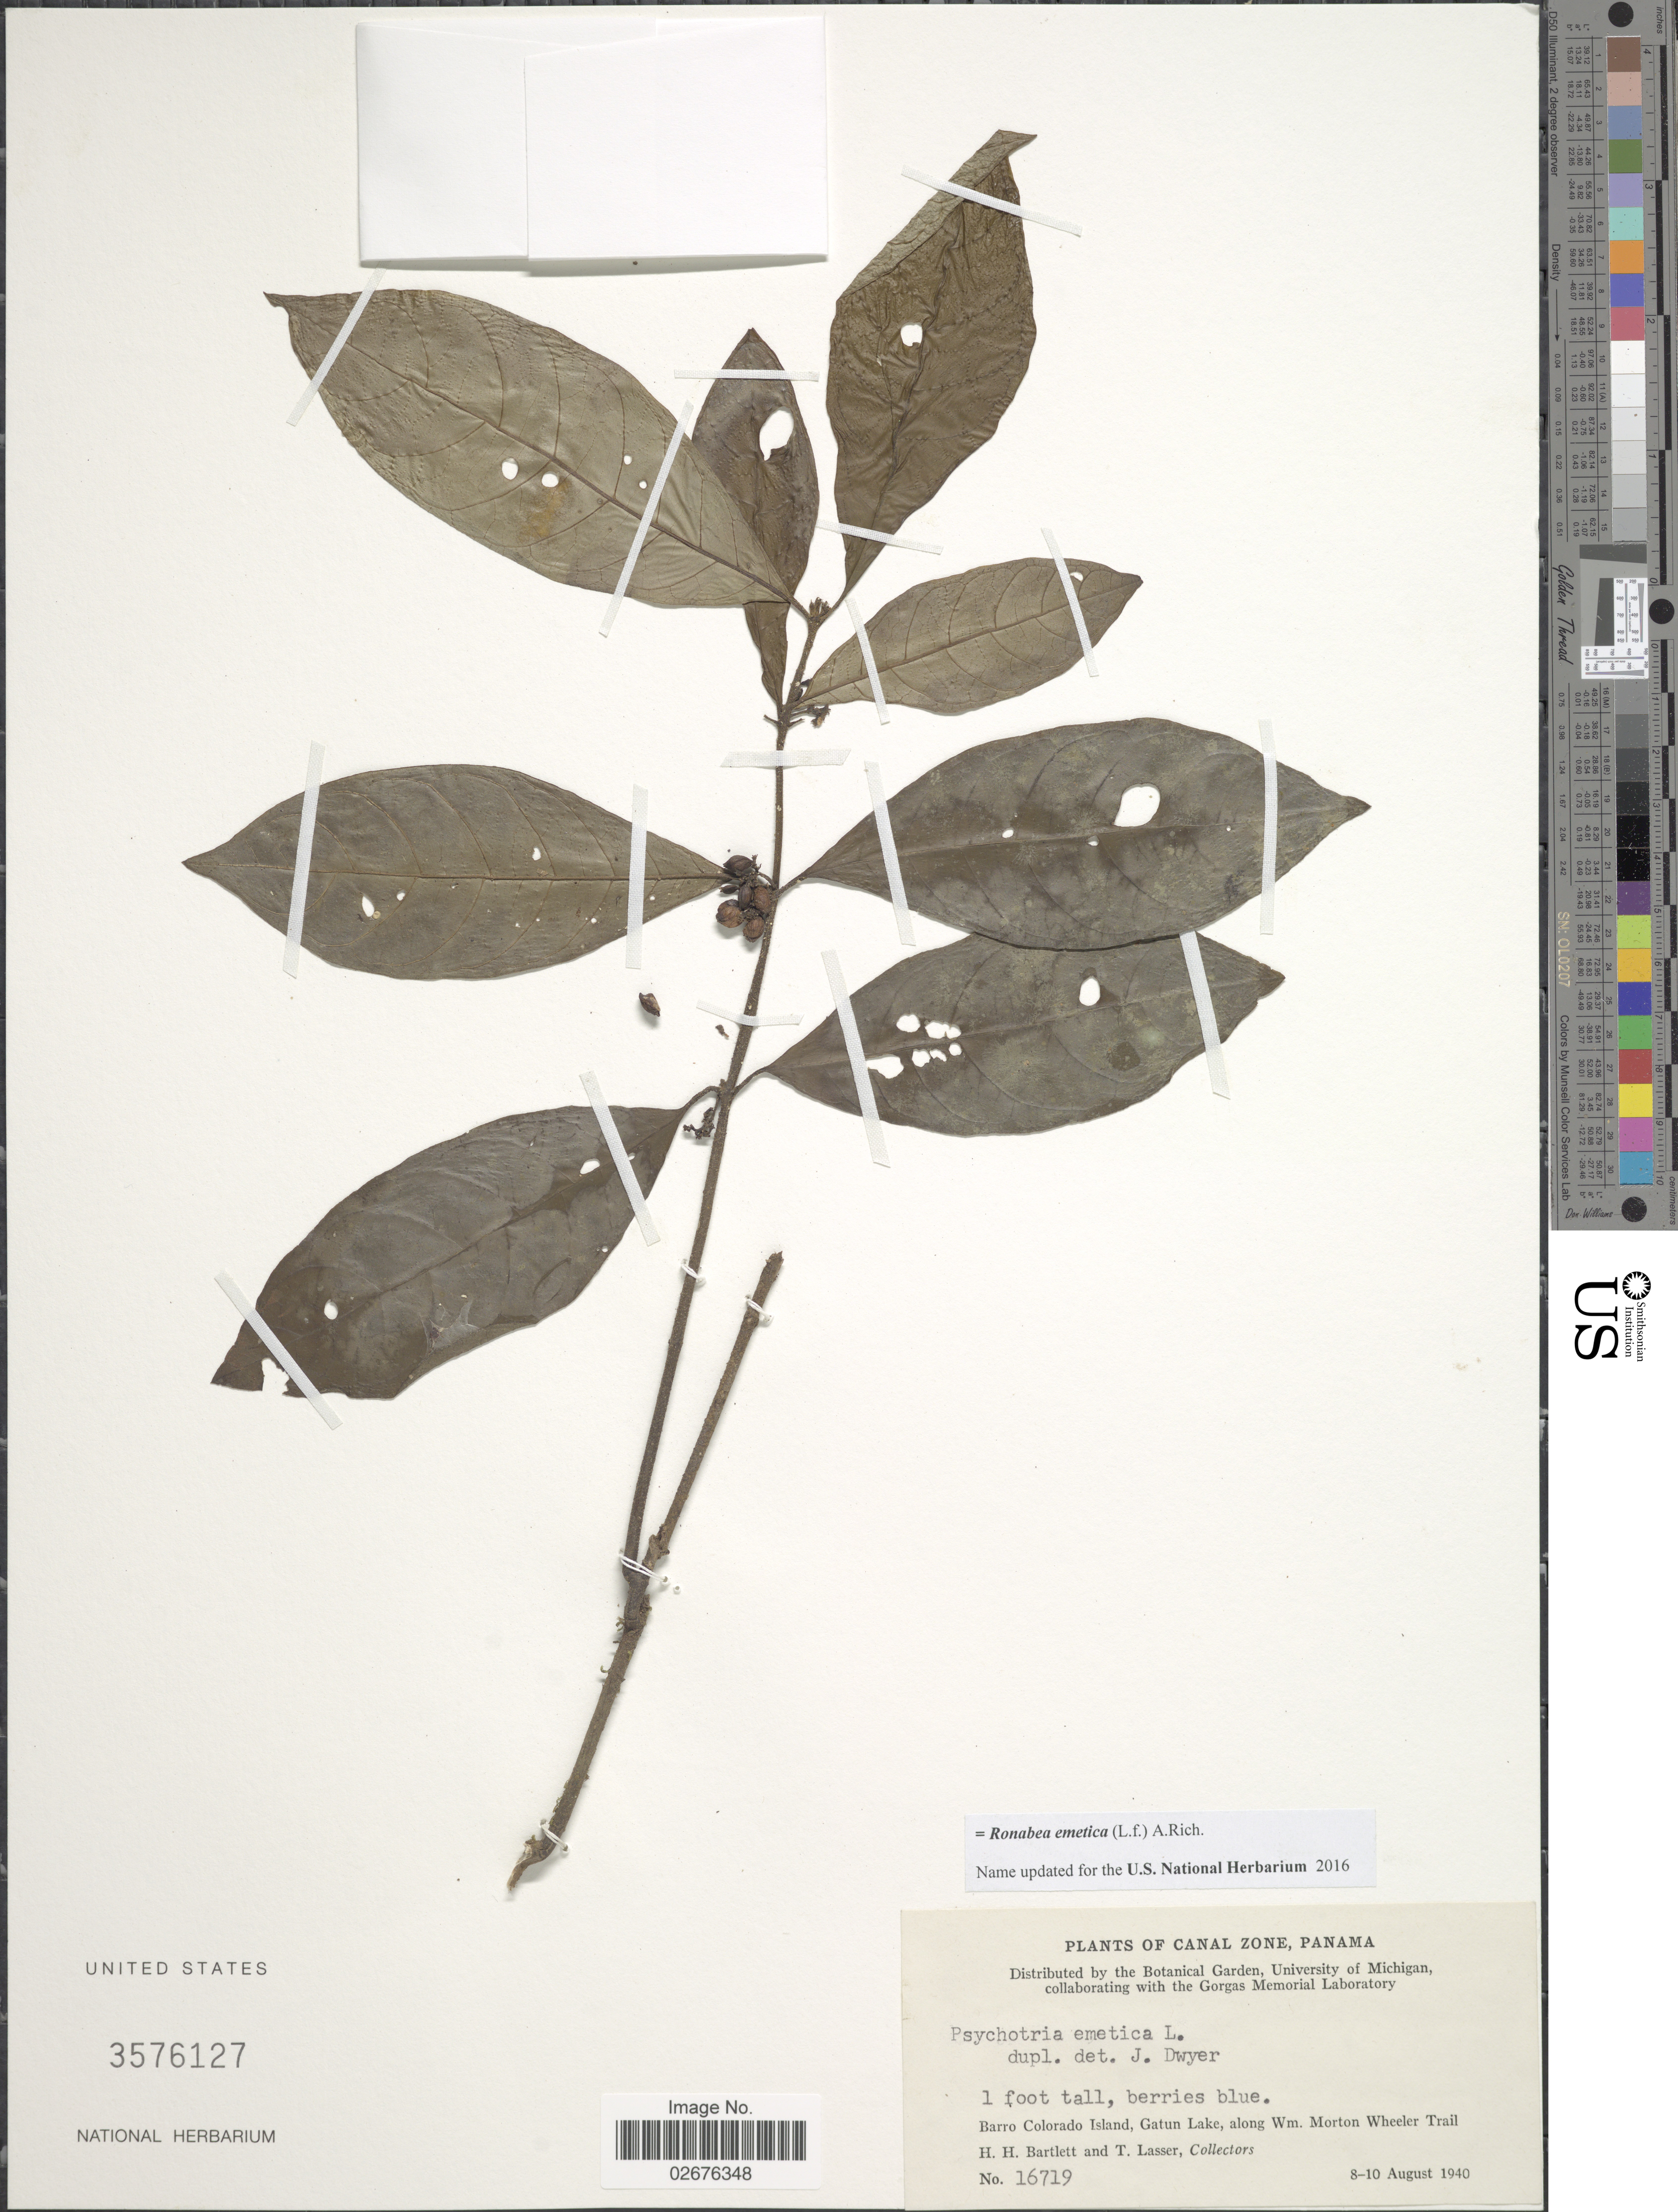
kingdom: Plantae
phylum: Tracheophyta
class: Magnoliopsida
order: Gentianales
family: Rubiaceae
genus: Ronabea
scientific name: Ronabea emetica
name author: (L. f.) A. Rich.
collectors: H. H. Bartlett & T. Lasser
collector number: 16719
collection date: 1940-08-08/1940-08-10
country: Panama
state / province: Panamá Oeste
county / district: Canal Zone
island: Barro Colorado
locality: Canal Zone. Barro Colorado Island, Gatun Lake, along Wm. Morton Wheeler Trail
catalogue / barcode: US 3576127